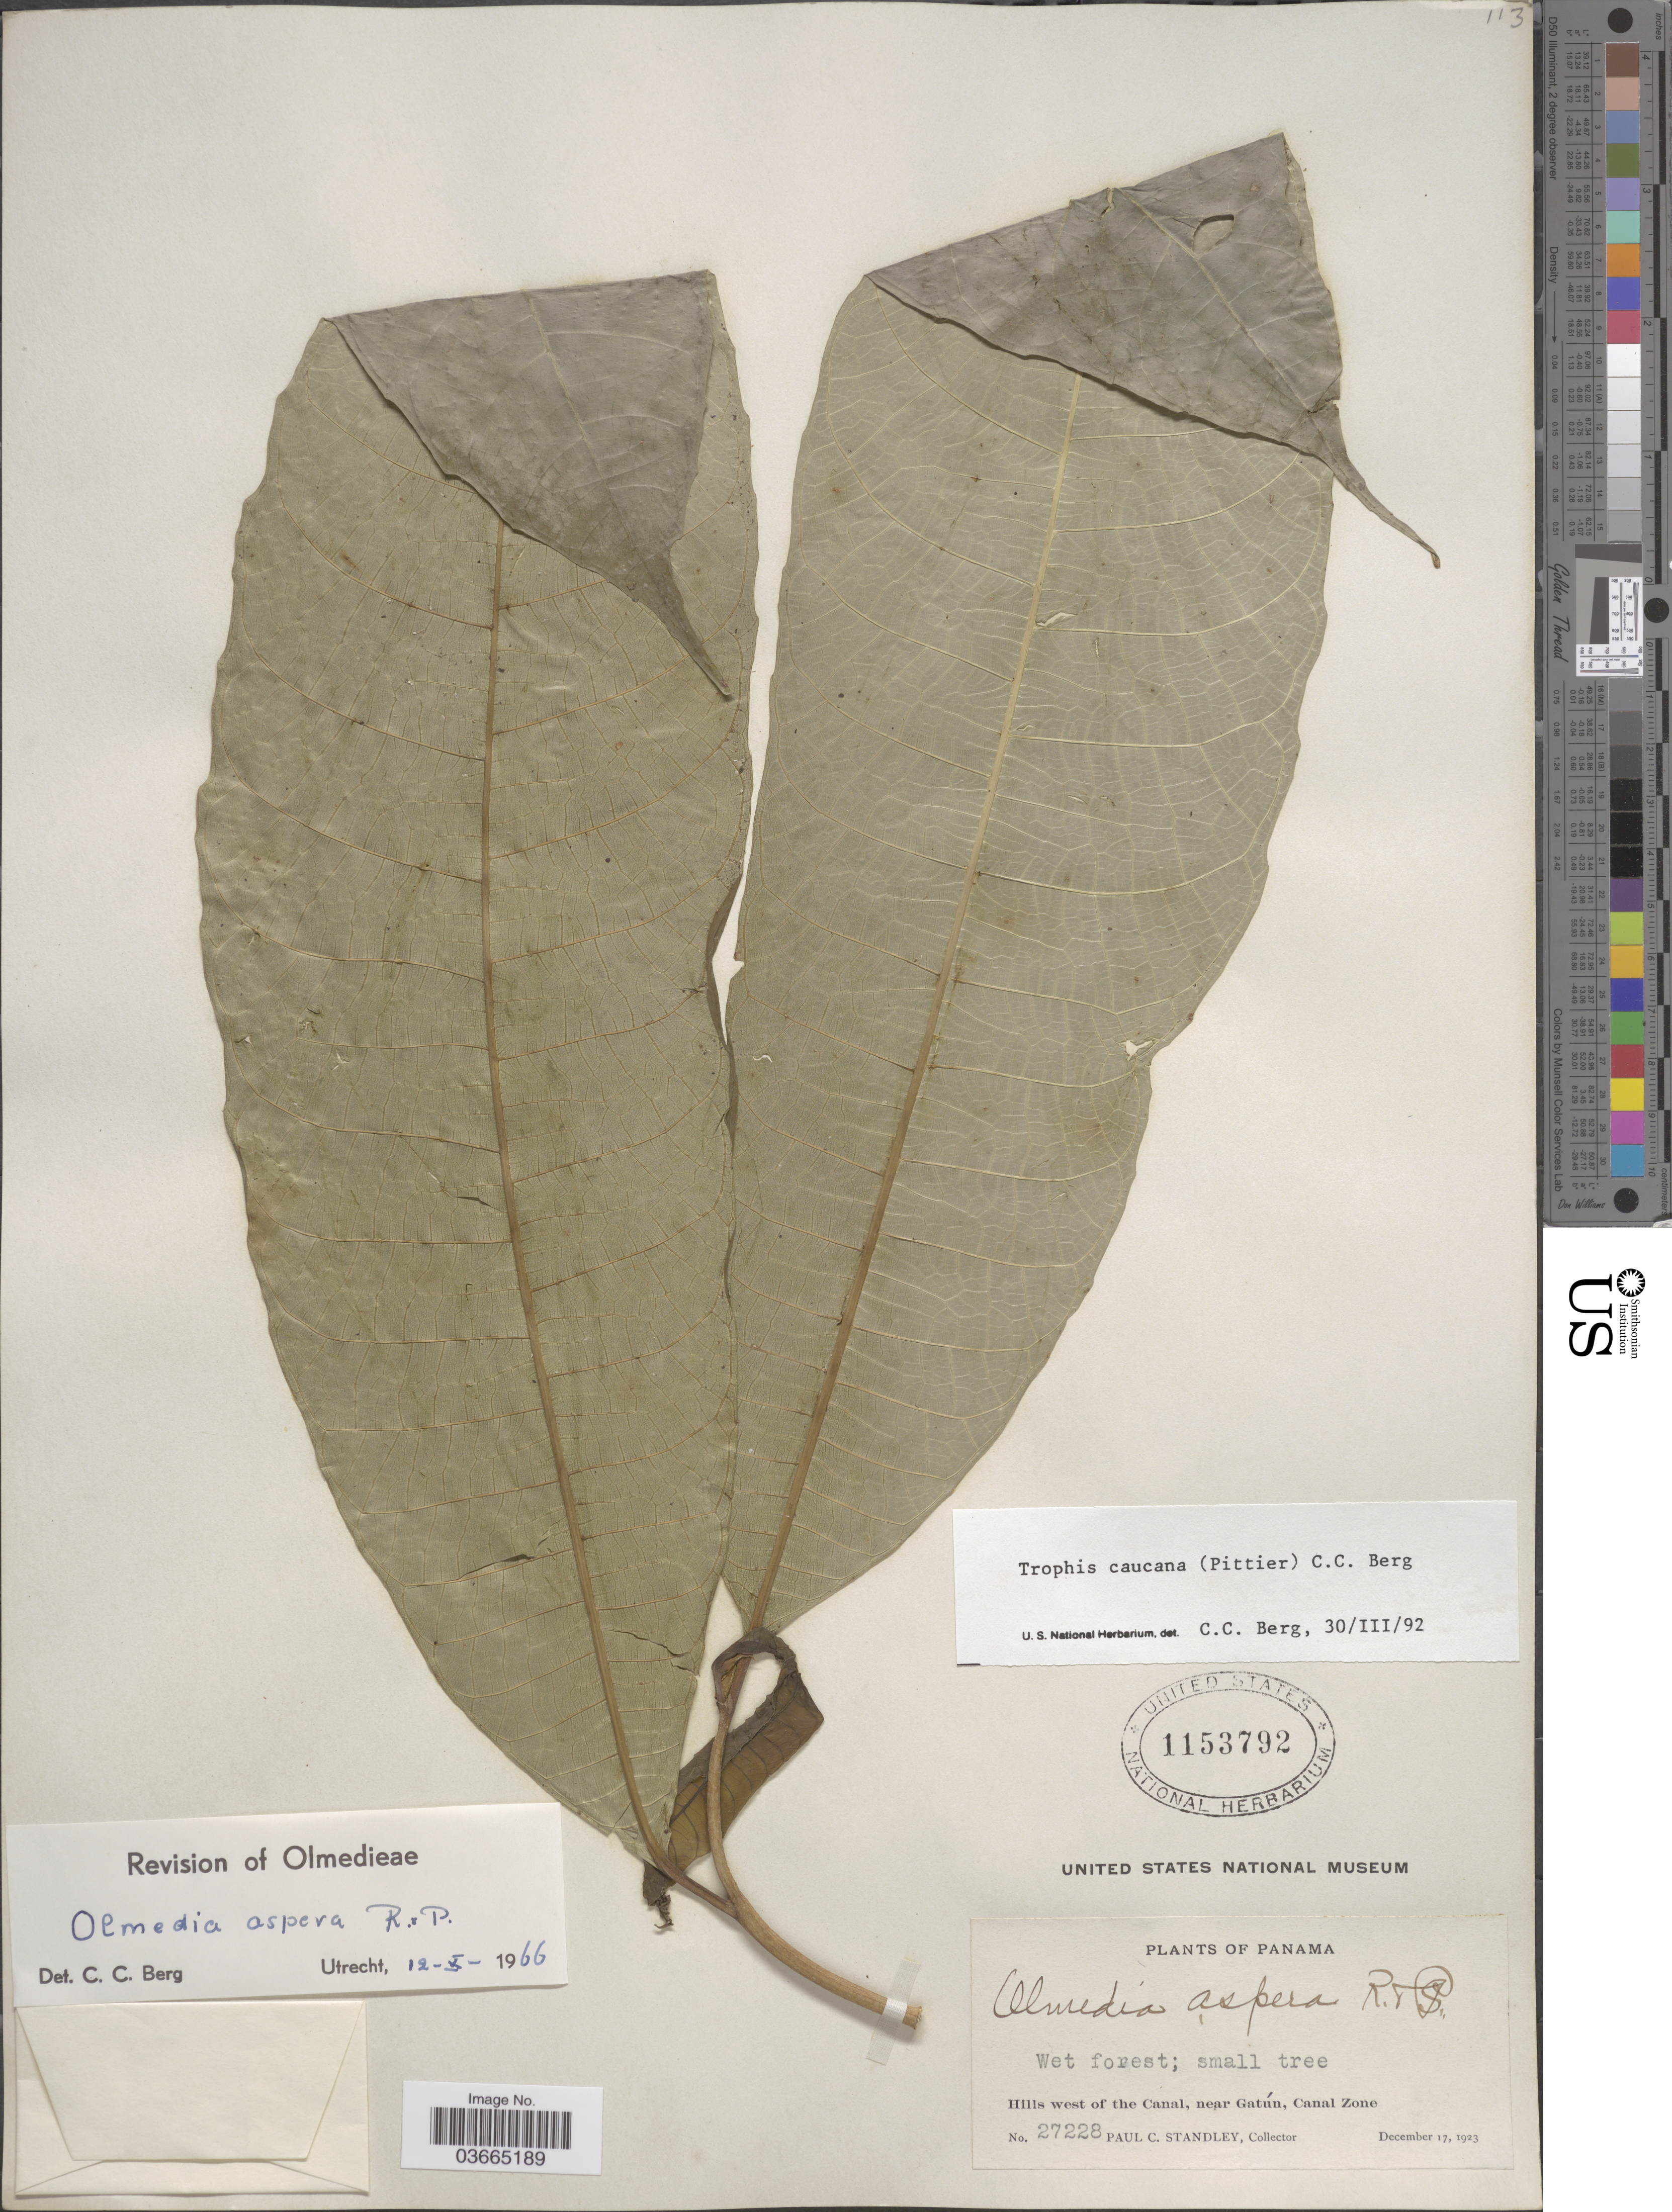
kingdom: Plantae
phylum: Tracheophyta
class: Magnoliopsida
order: Rosales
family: Moraceae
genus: Olmedia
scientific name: Olmedia aspera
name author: Ruiz & Pav.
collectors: P. C. Standley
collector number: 27228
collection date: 1923-12-17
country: Panama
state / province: Colón / Panamá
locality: Hills west of the Canal, near Gatún, Canal Zone.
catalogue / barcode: US 1153792